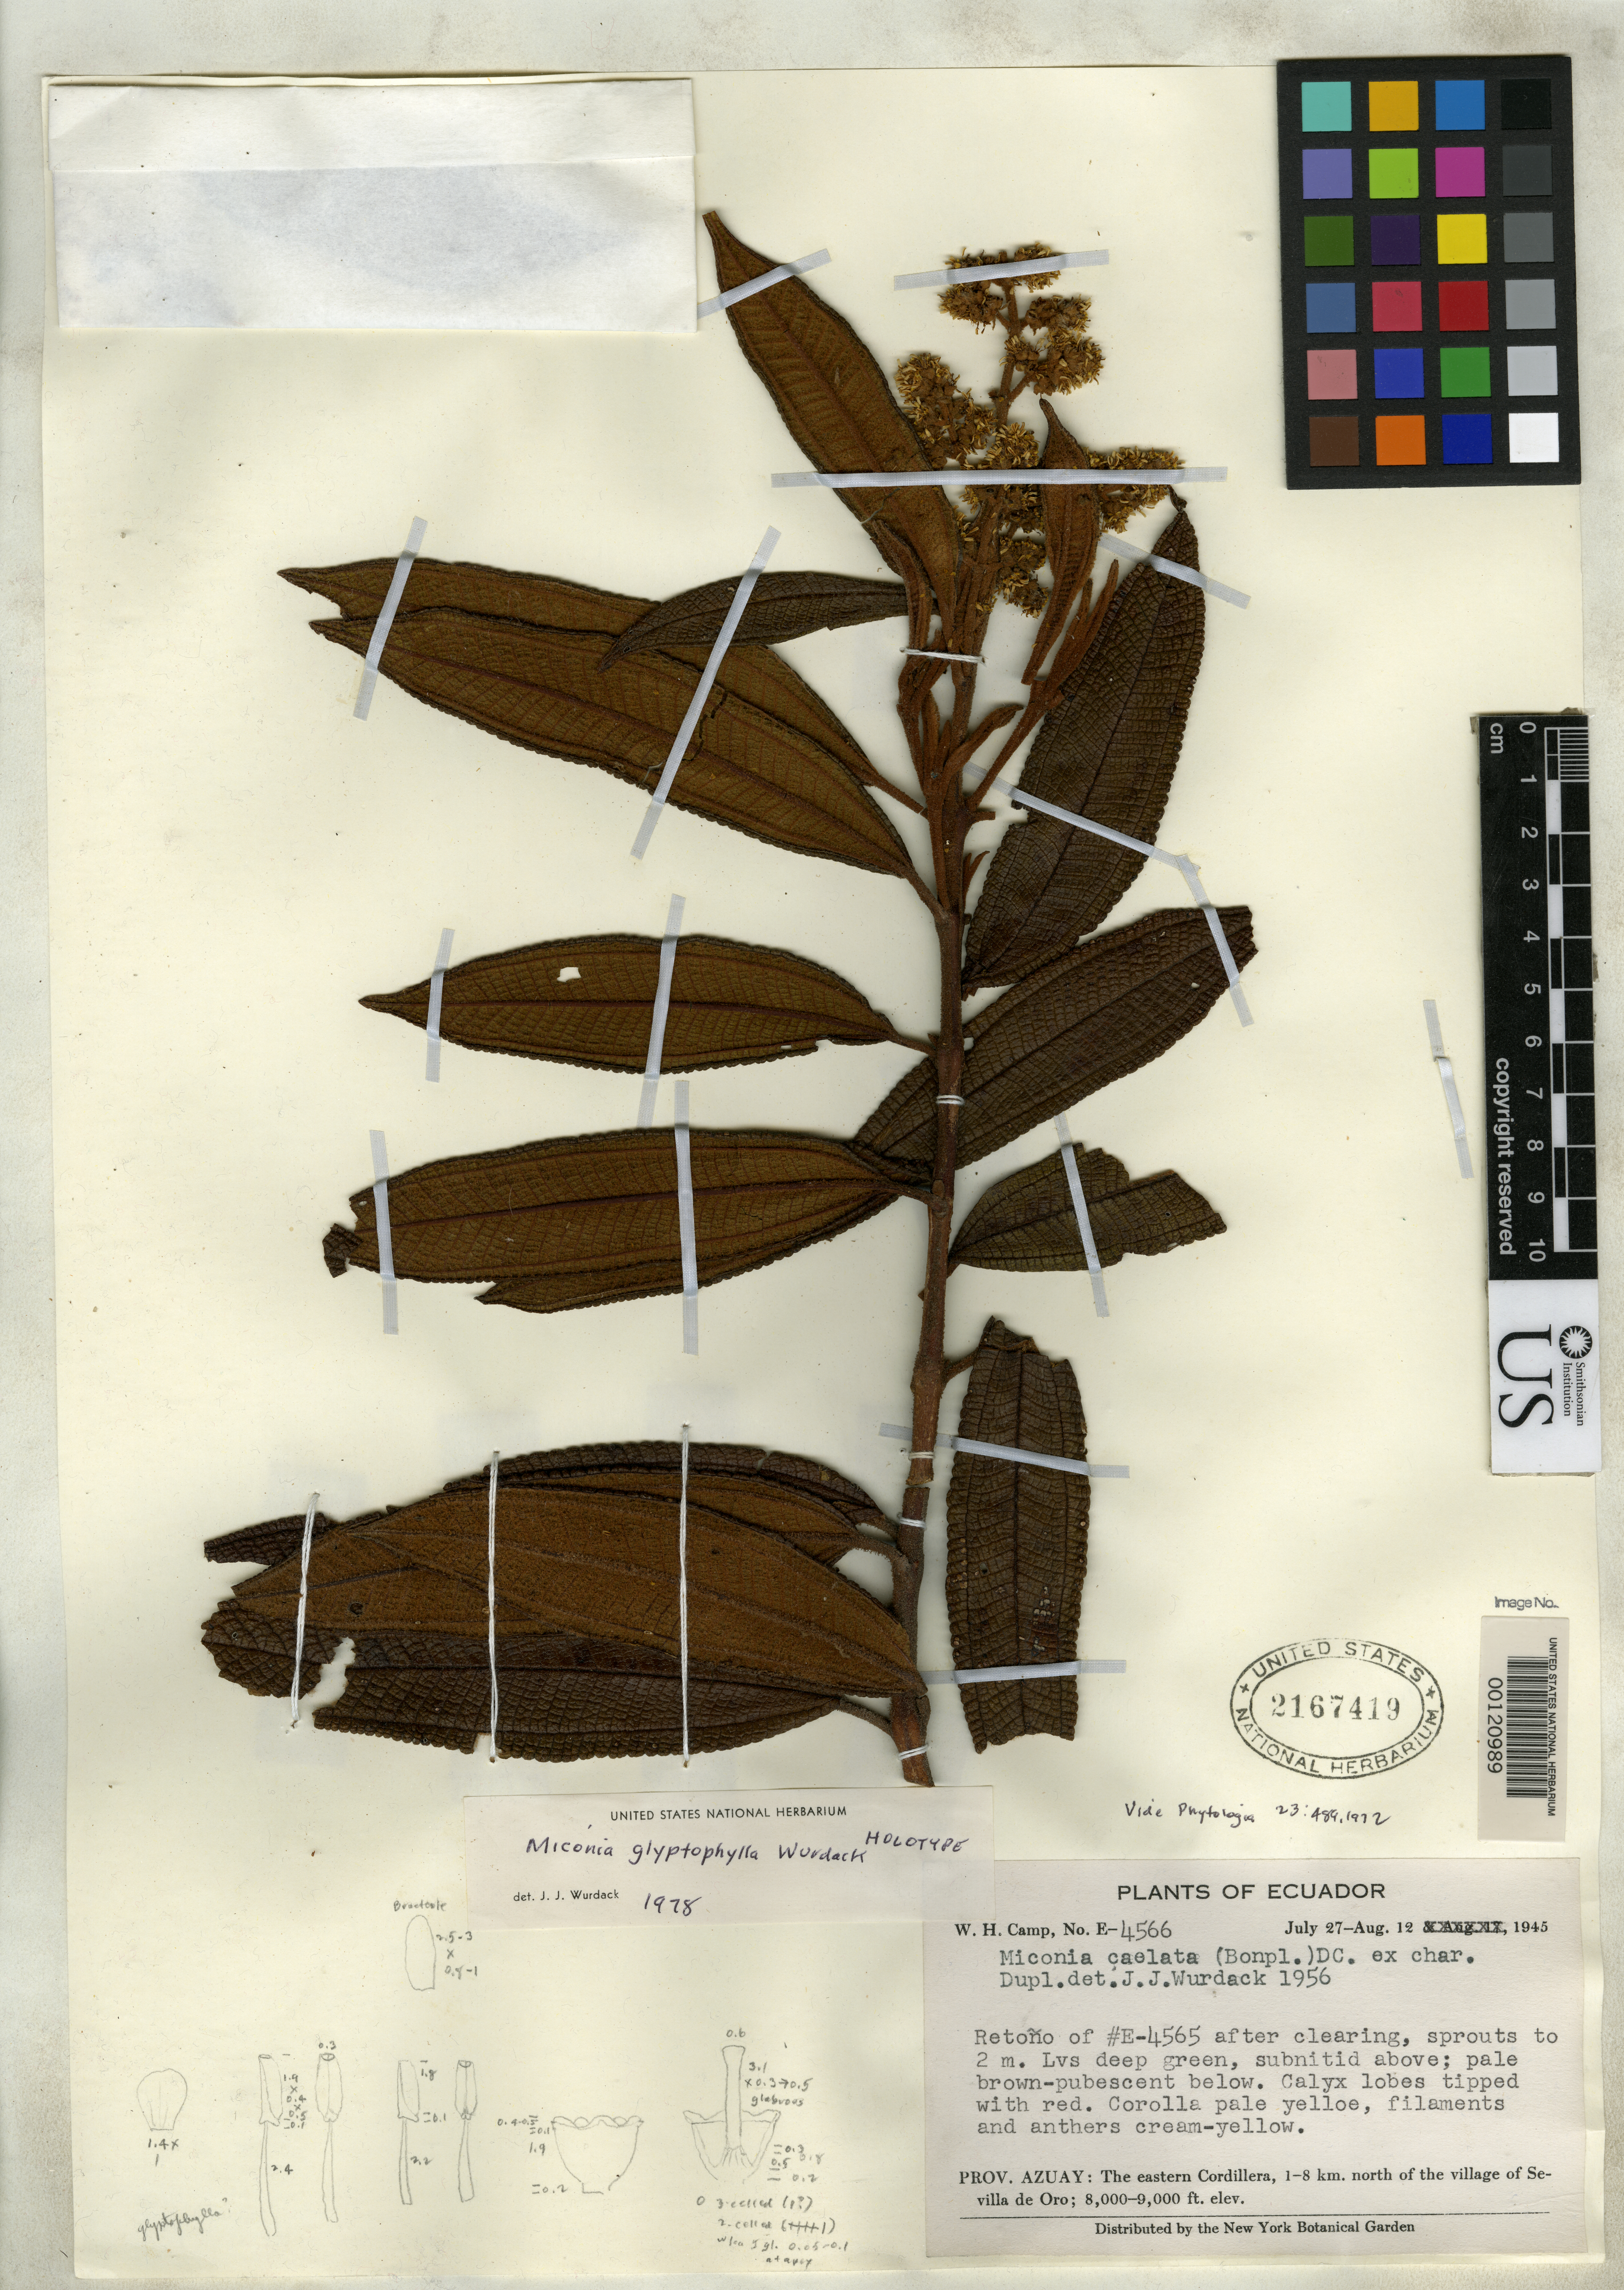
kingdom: Plantae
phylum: Tracheophyta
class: Magnoliopsida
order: Myrtales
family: Melastomataceae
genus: Miconia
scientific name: Miconia glyptophylla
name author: Wurdack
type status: Holotype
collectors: W. H. Camp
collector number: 4566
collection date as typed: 27 Jul 1945 to 12 Aug 1945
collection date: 1945-07-27/1945-08-12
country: Ecuador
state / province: Azuay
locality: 1-8 km. N of Sevilla de Oro.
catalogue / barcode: US 2167419